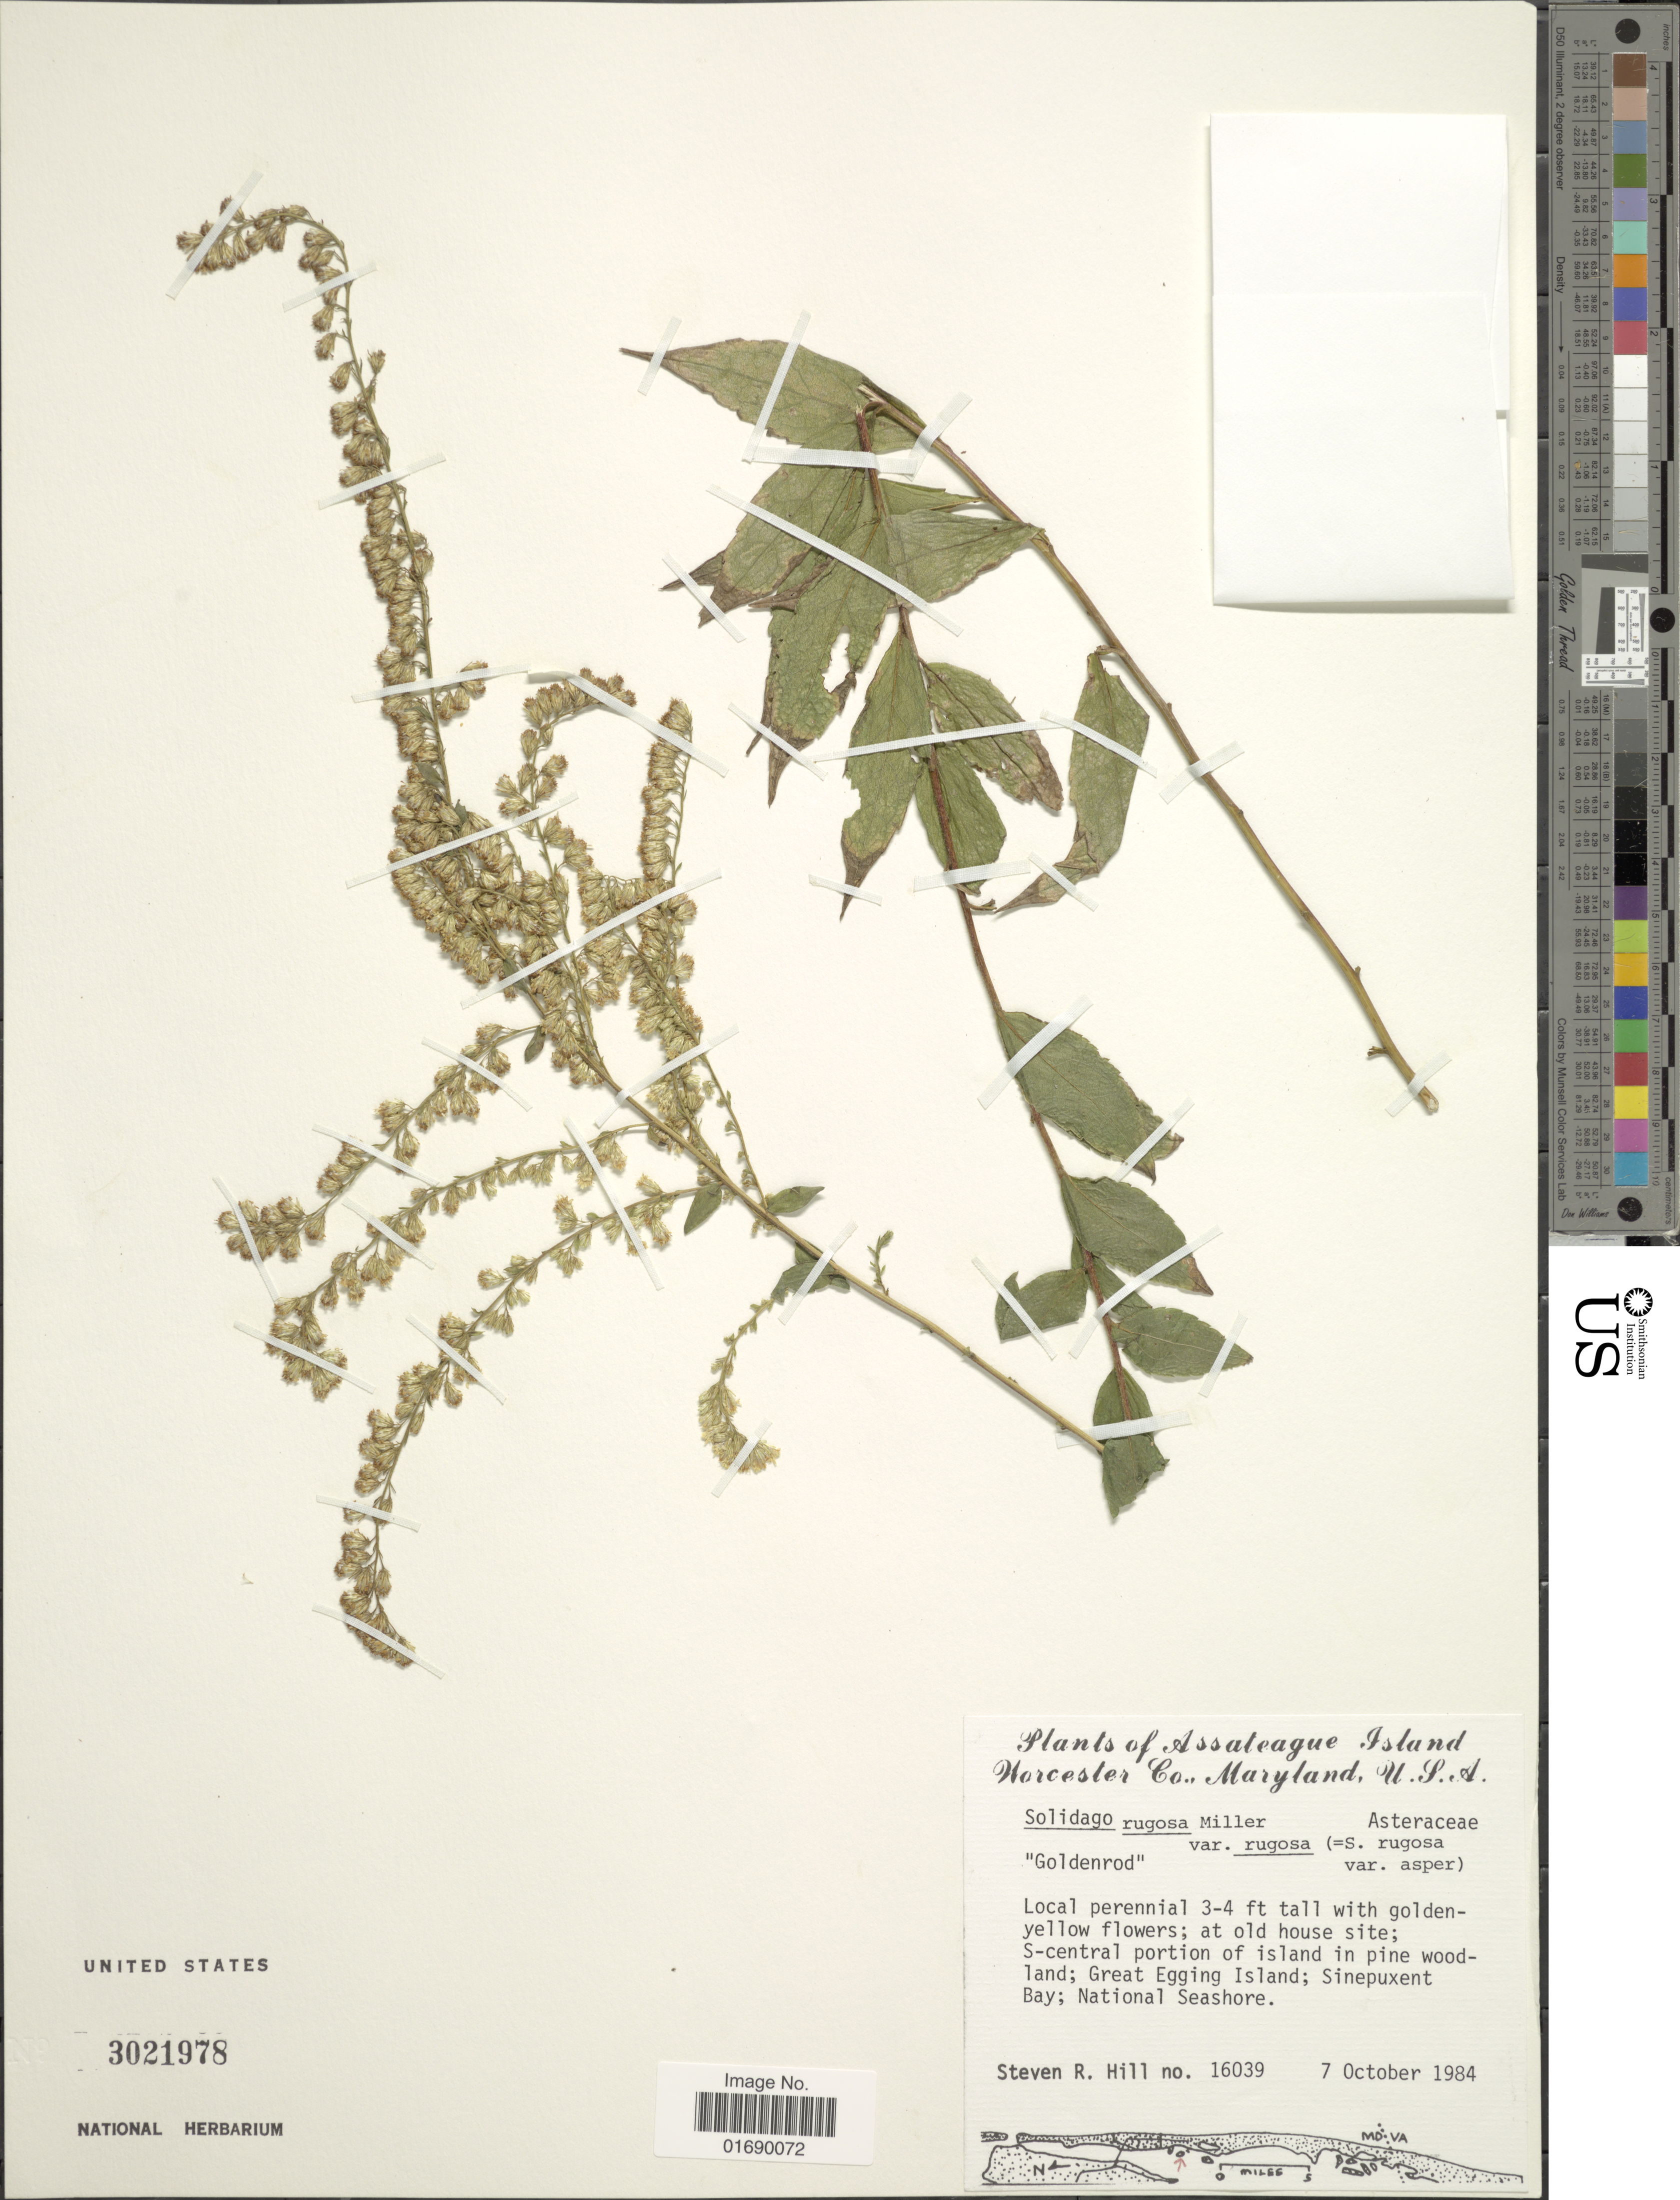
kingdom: Plantae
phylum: Tracheophyta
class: Magnoliopsida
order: Asterales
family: Asteraceae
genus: Solidago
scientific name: Solidago rugosa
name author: Mill.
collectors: S. R. Hill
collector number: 16039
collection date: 1984-10-07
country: United States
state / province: Maryland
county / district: Worcester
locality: Assateague Island Worcester Co., at old house site; S-central portion of island in pine woodland; Great Egging Island; Sinepuxent Bay; National Seashore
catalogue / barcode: US 3021978